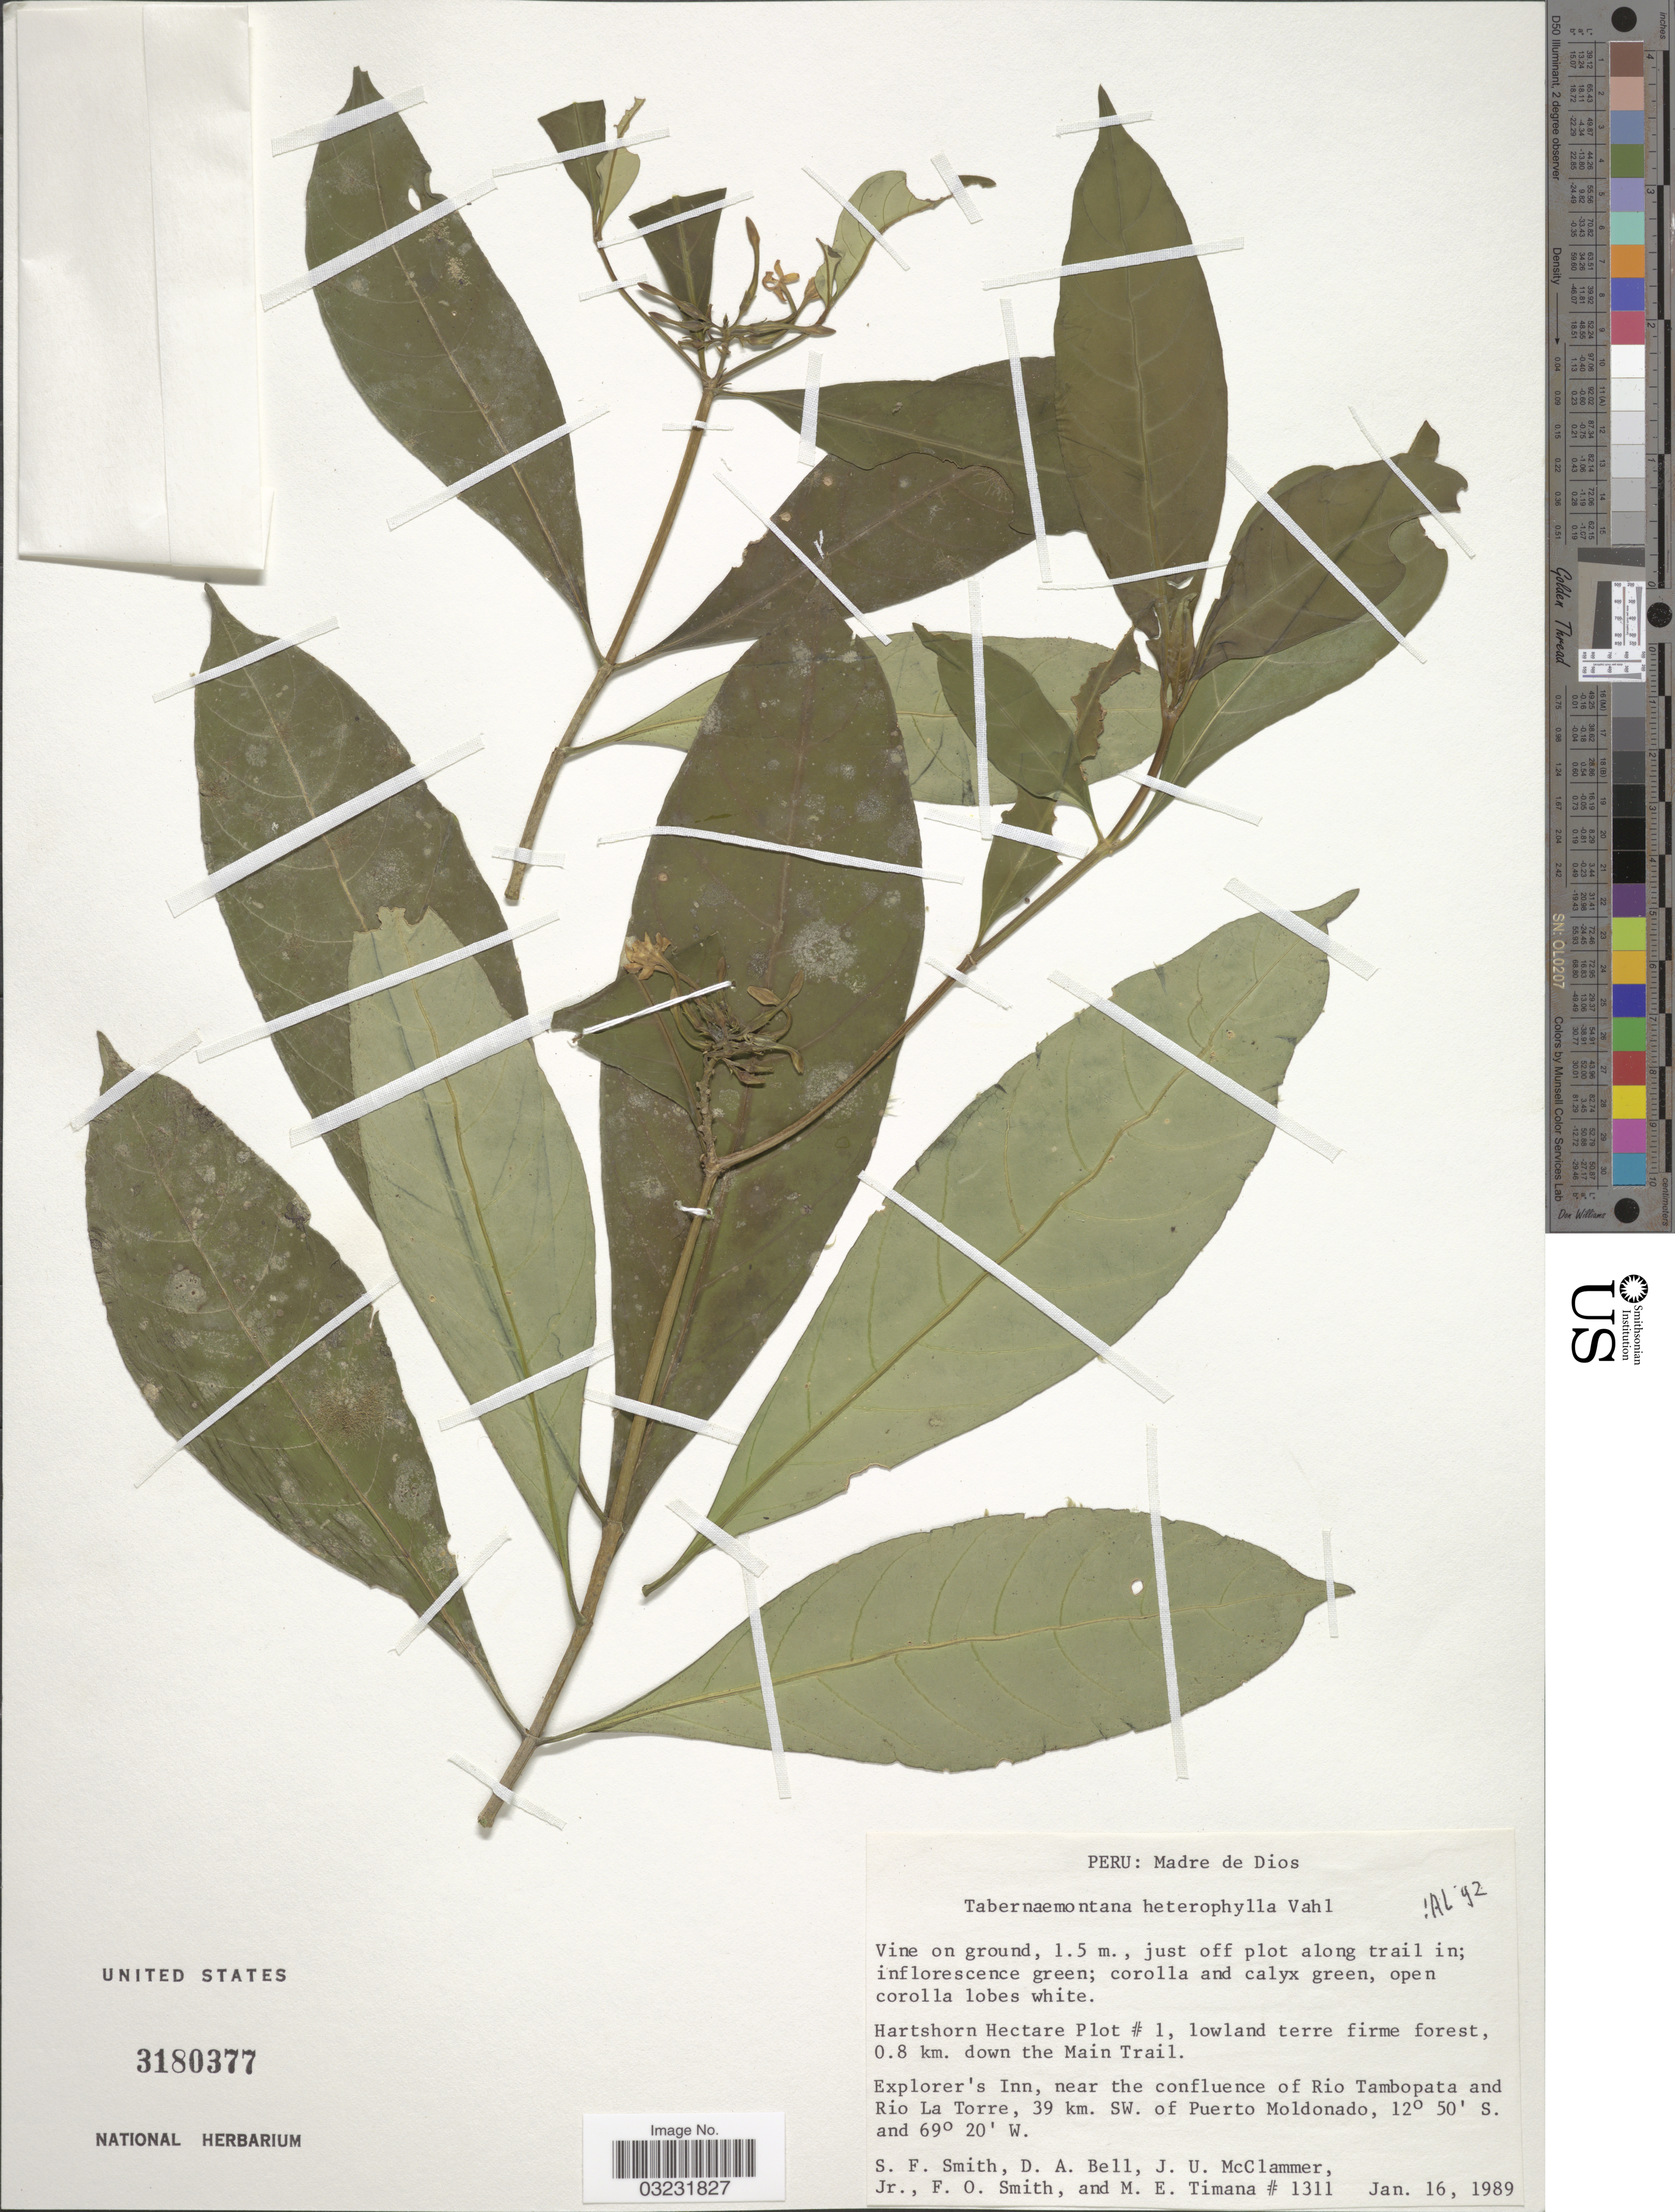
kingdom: Plantae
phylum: Tracheophyta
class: Magnoliopsida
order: Gentianales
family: Apocynaceae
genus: Tabernaemontana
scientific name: Tabernaemontana heterophylla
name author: Vahl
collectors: S.F. Smith, D. A. Bell, J. McClammer Jr. & F. Smith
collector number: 1311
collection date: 1989-01-16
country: Peru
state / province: Madre de Dios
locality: Just off plot along trail in. Hartshorn Hectare Plot # 1, 0.8 km. down the Main Trail. Explorer's Inn, near the confluence of Rio Tambopata and Rio La Torre, 39 km. SW. of Puerto Moldonado.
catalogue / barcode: US 3180377